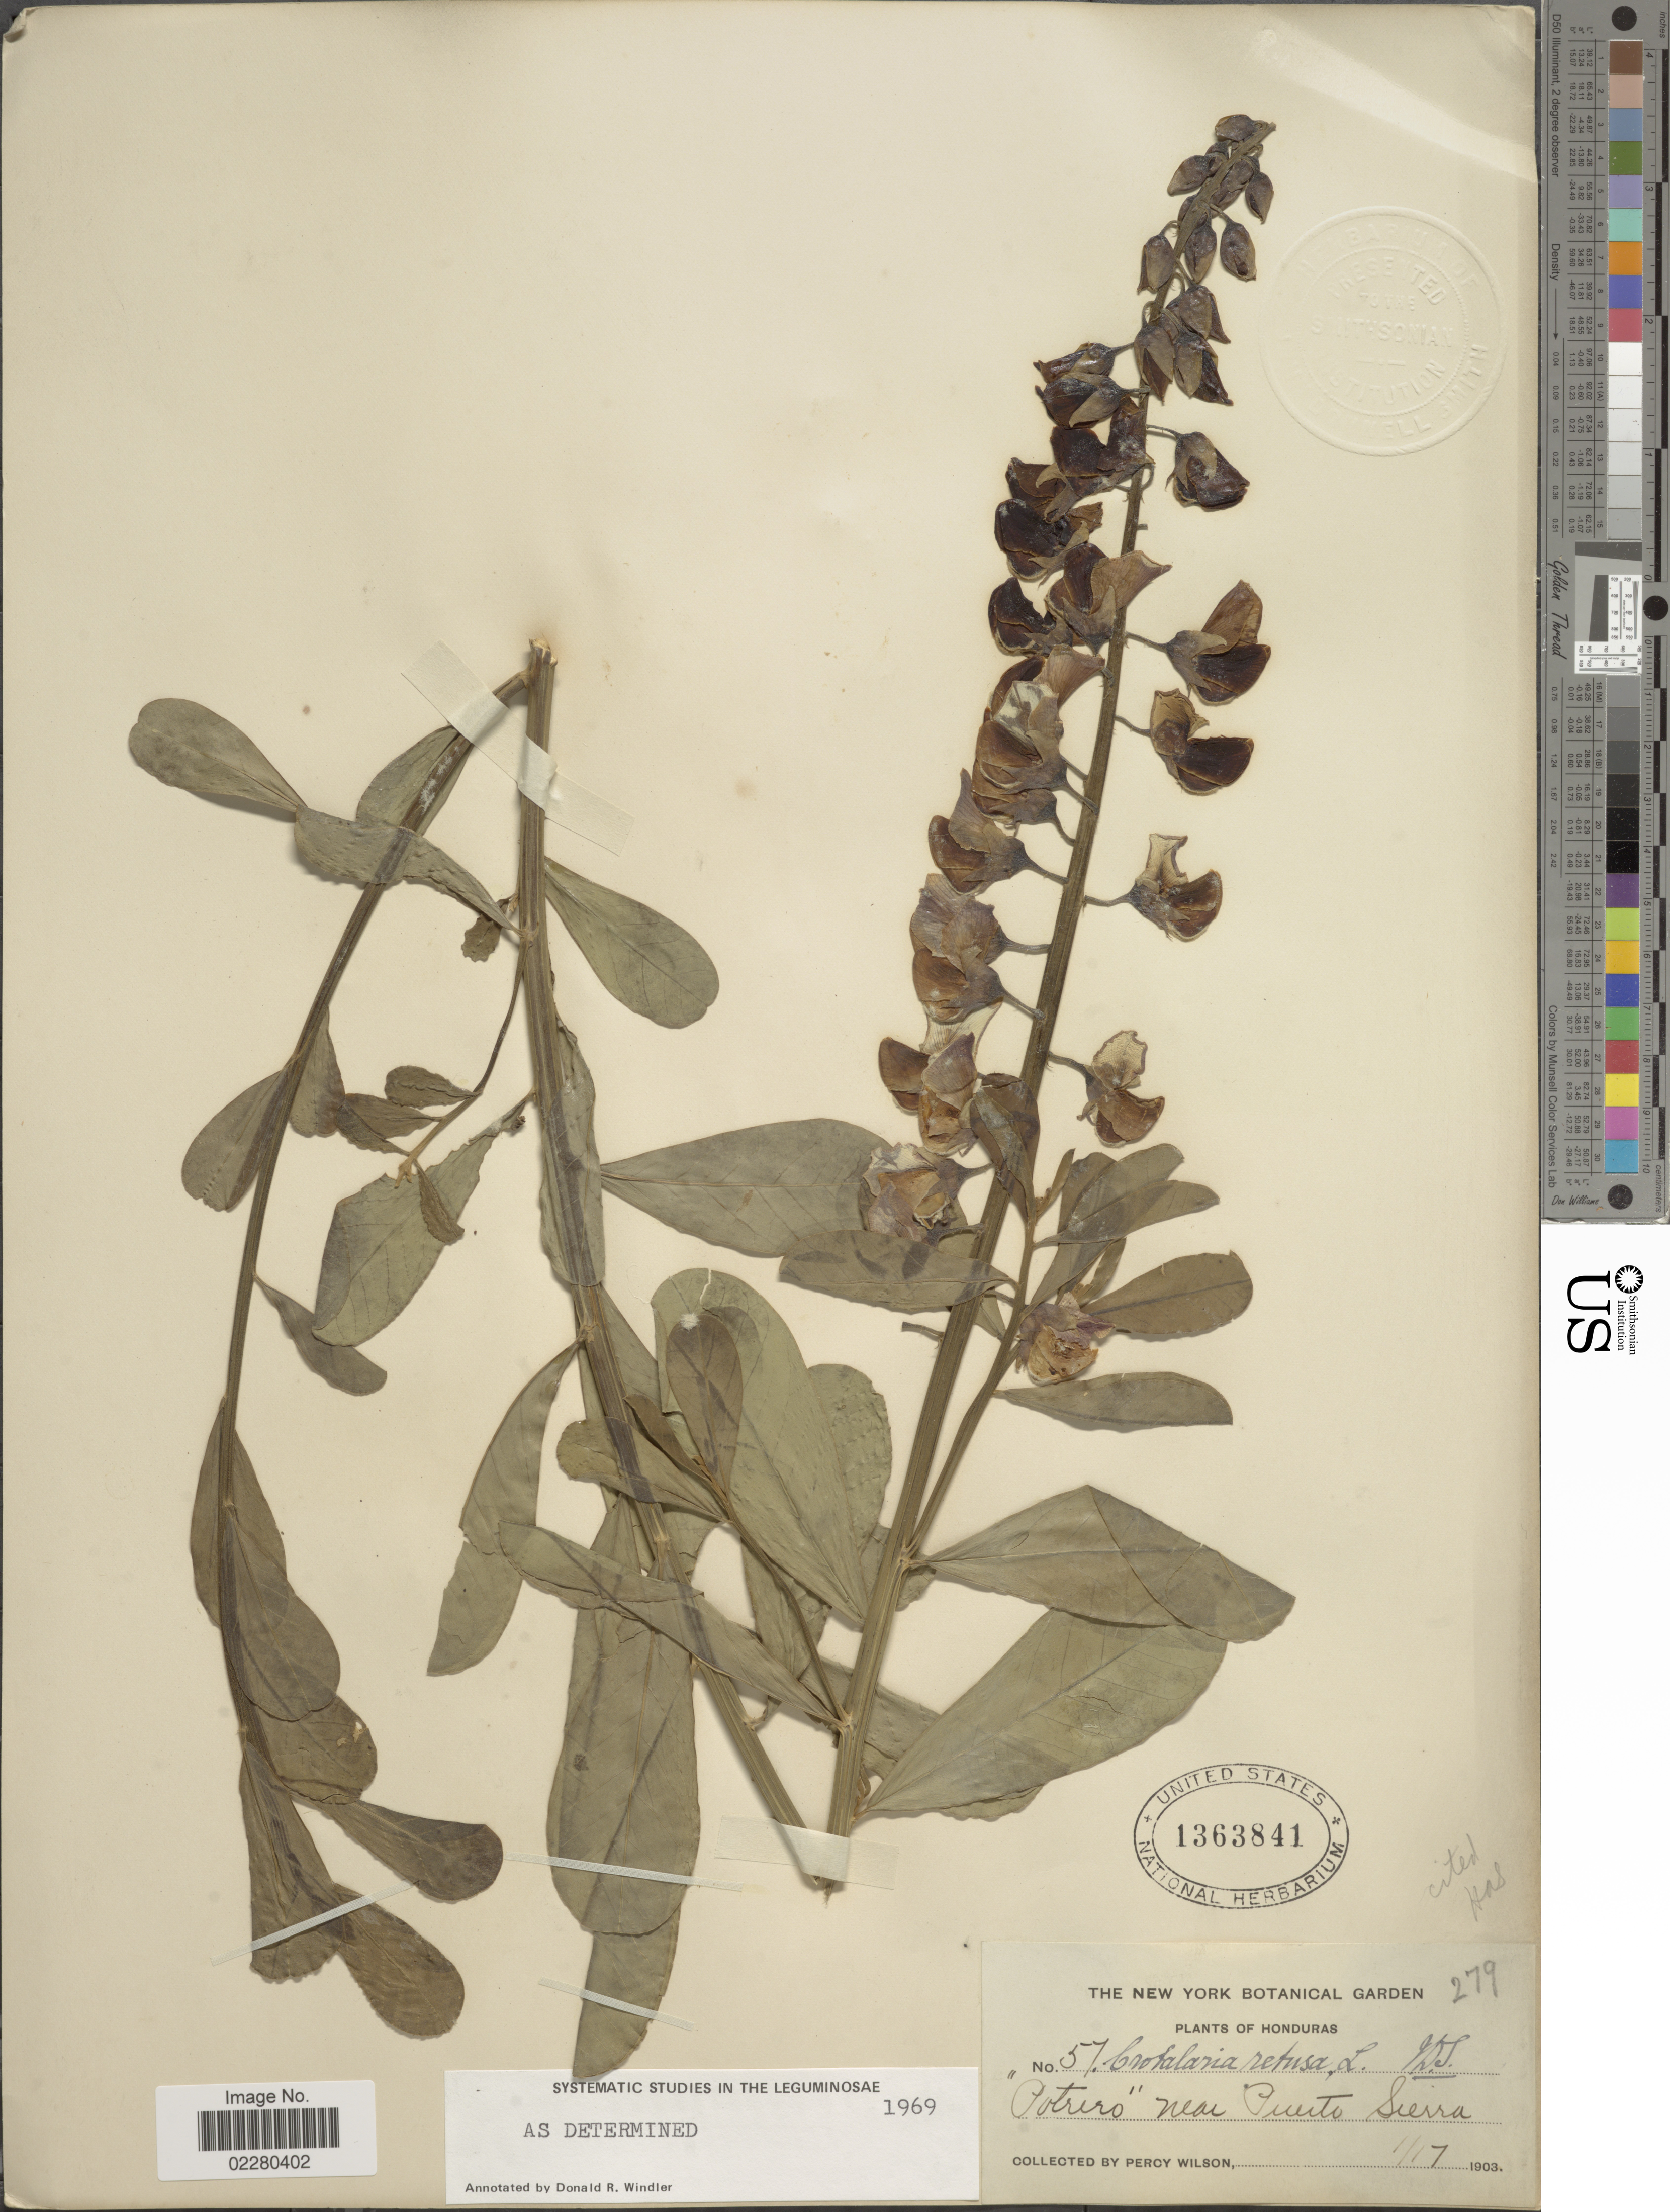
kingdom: Plantae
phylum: Tracheophyta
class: Magnoliopsida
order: Fabales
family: Fabaceae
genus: Crotalaria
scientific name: Crotalaria retusa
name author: L.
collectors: P. Wilson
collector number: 57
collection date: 1903-01-17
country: Honduras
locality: Potrero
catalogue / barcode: US 1363841